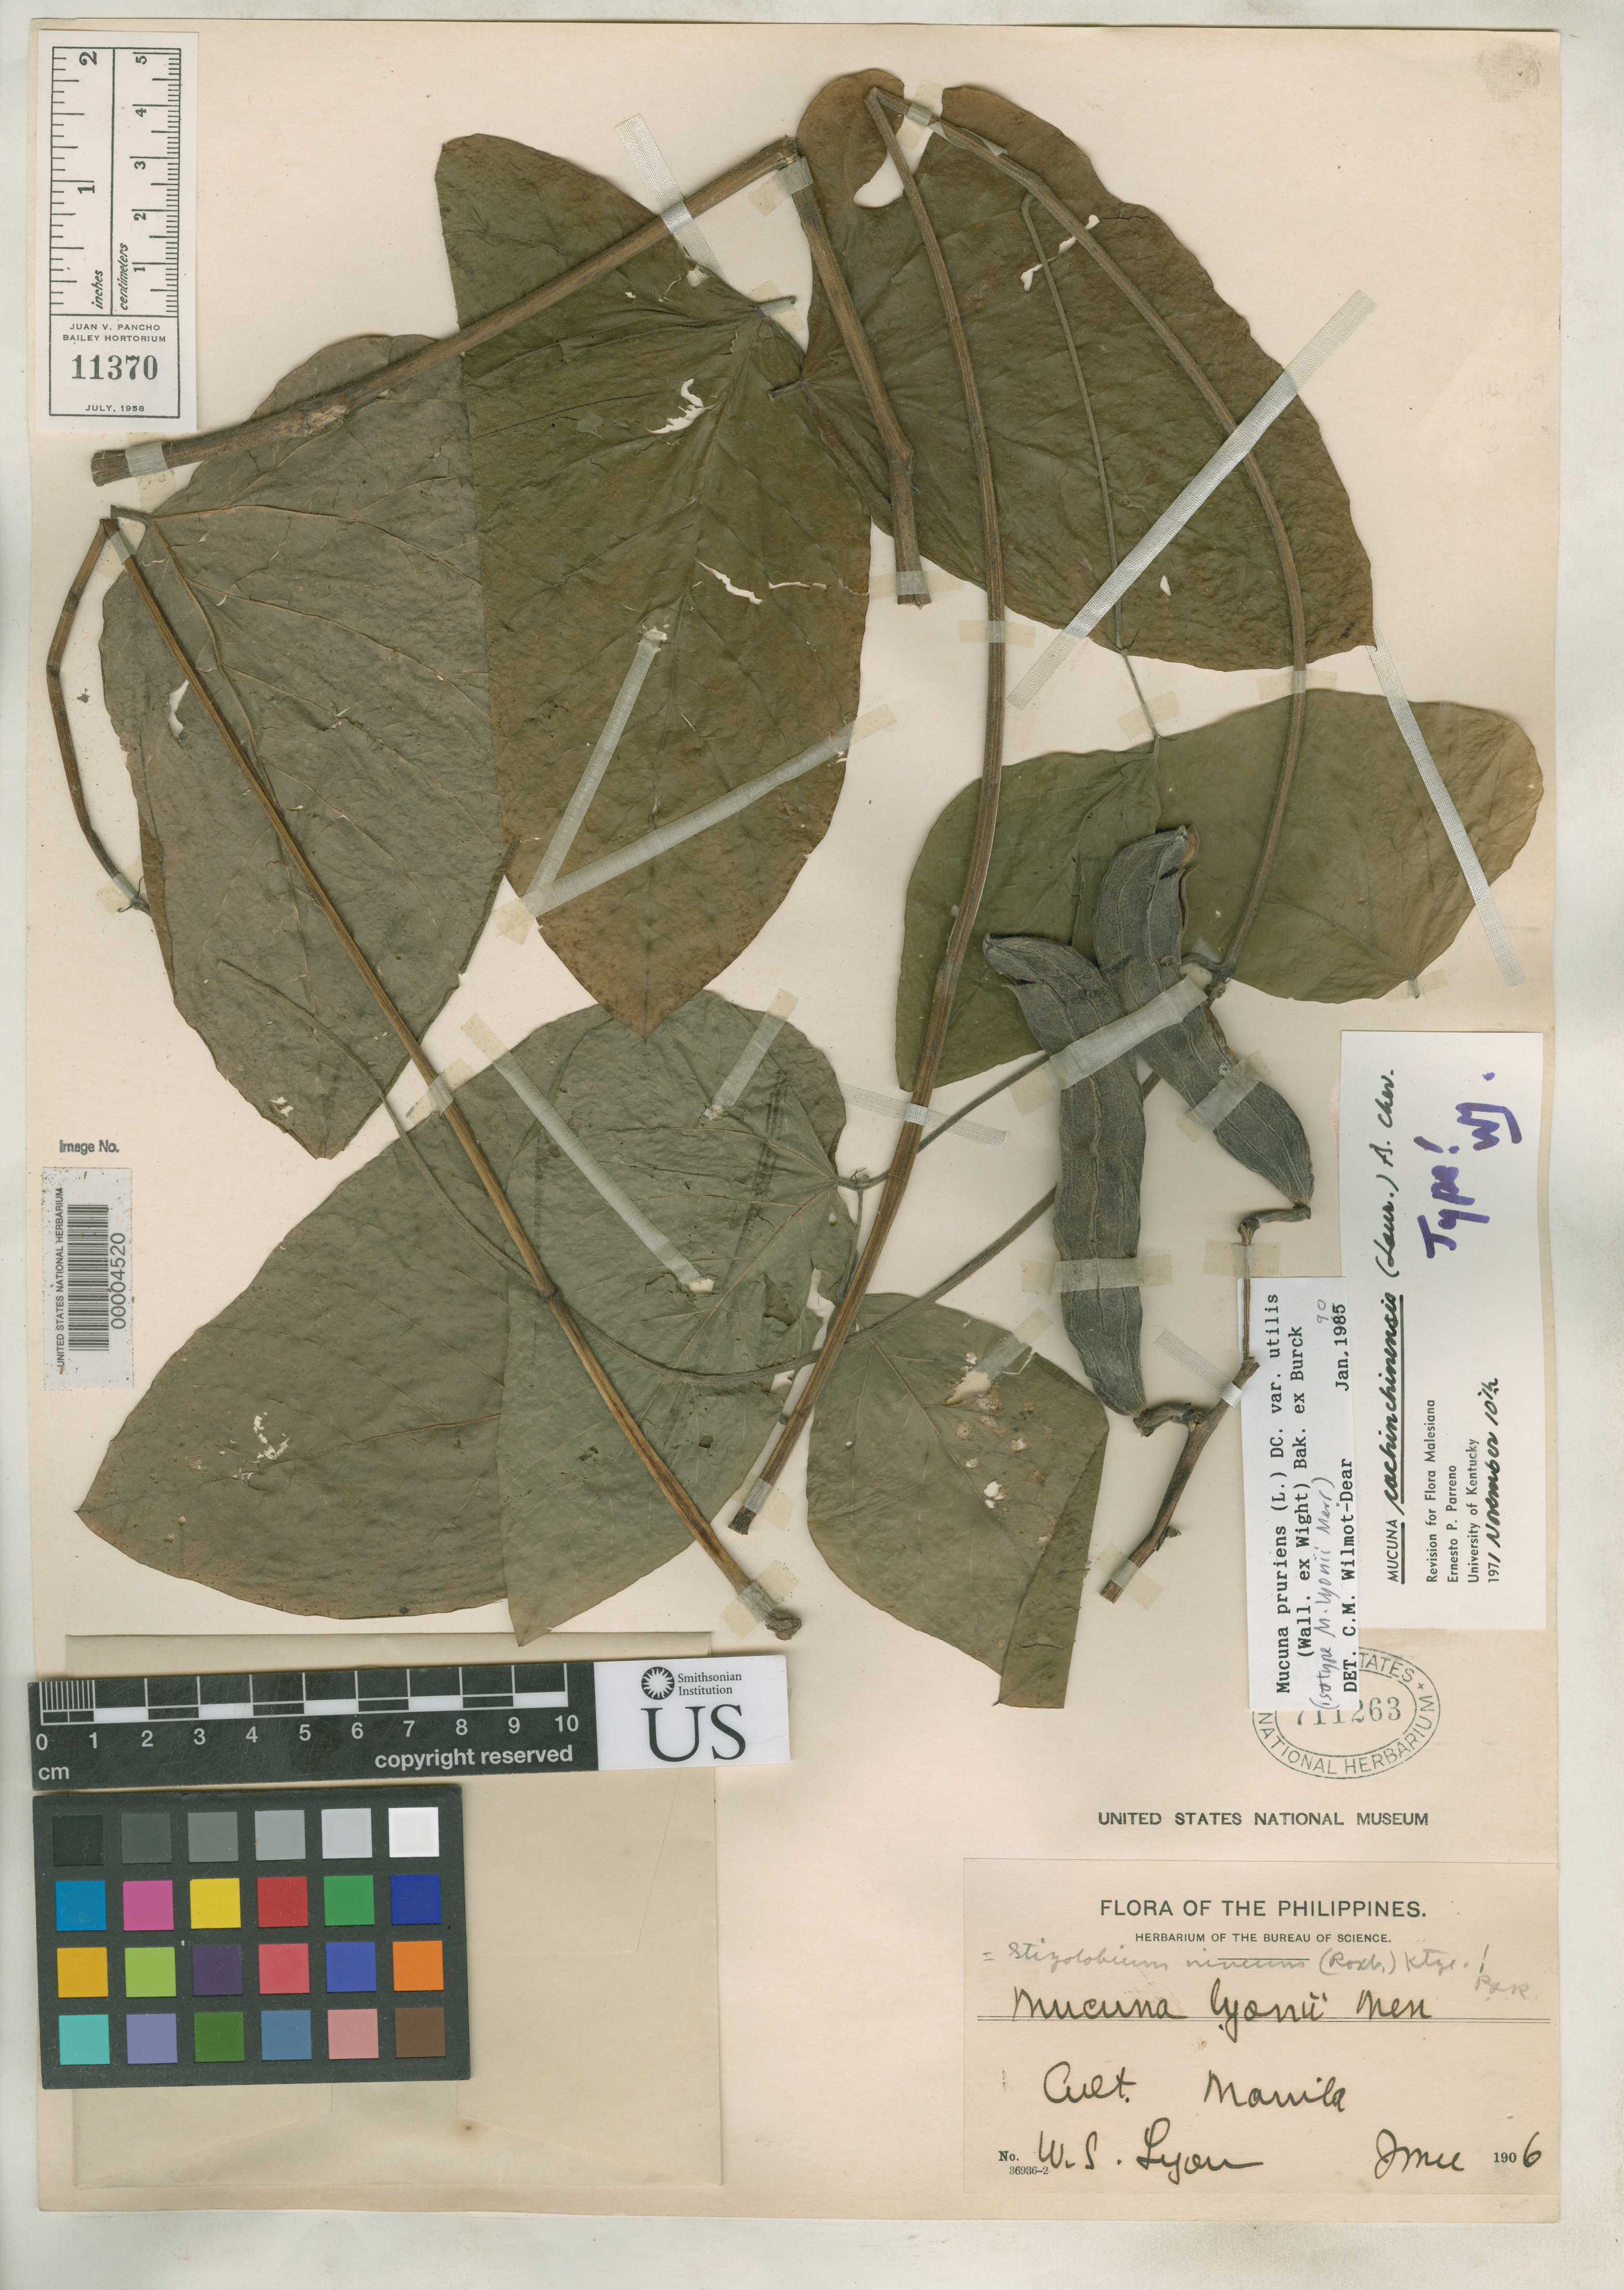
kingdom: Plantae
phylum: Tracheophyta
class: Magnoliopsida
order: Fabales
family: Fabaceae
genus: Mucuna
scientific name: Mucuna lyonii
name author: Merr.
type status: Isotype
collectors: W. Lyon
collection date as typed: Jun 1906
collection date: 1906-06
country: Philippines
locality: Cultivated in Manila.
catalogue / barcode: US 711263